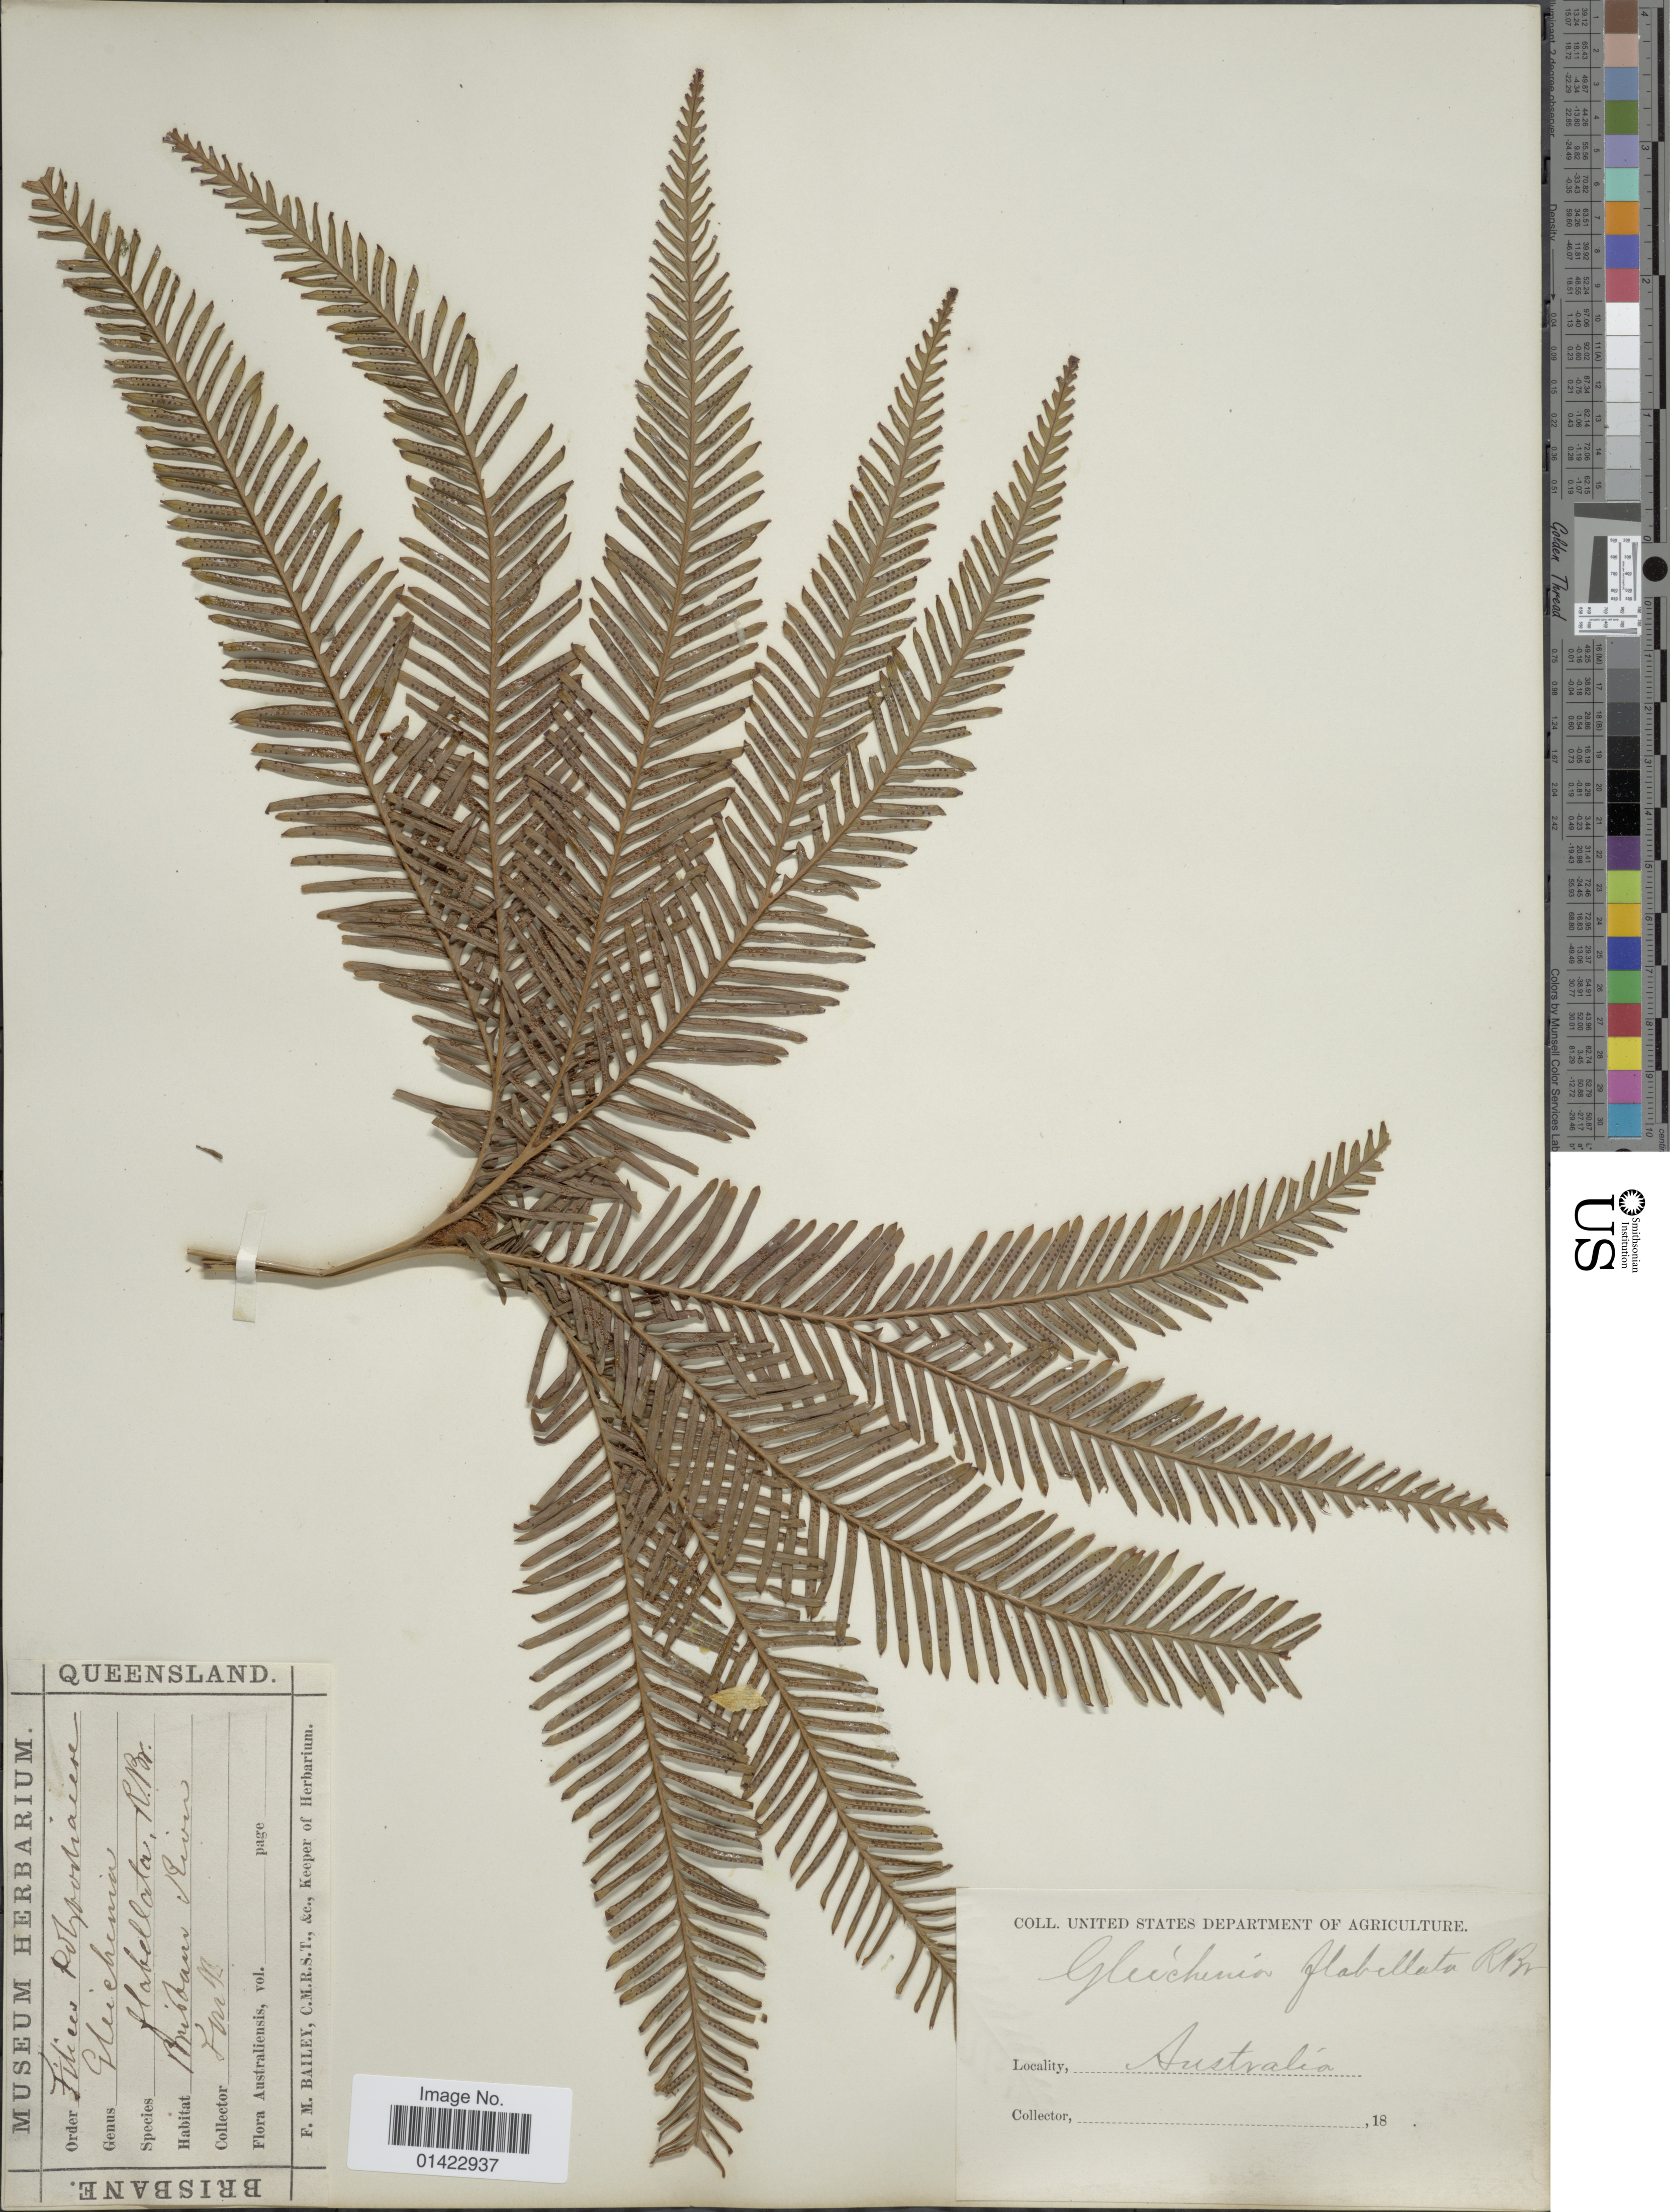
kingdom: Plantae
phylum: Tracheophyta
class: Polypodiopsida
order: Gleicheniales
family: Gleicheniaceae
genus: Sticherus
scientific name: Sticherus flabellatus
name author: (R. Br.) H. St. John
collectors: F. M. Bailey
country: Australia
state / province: Queensland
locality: Brisban River.